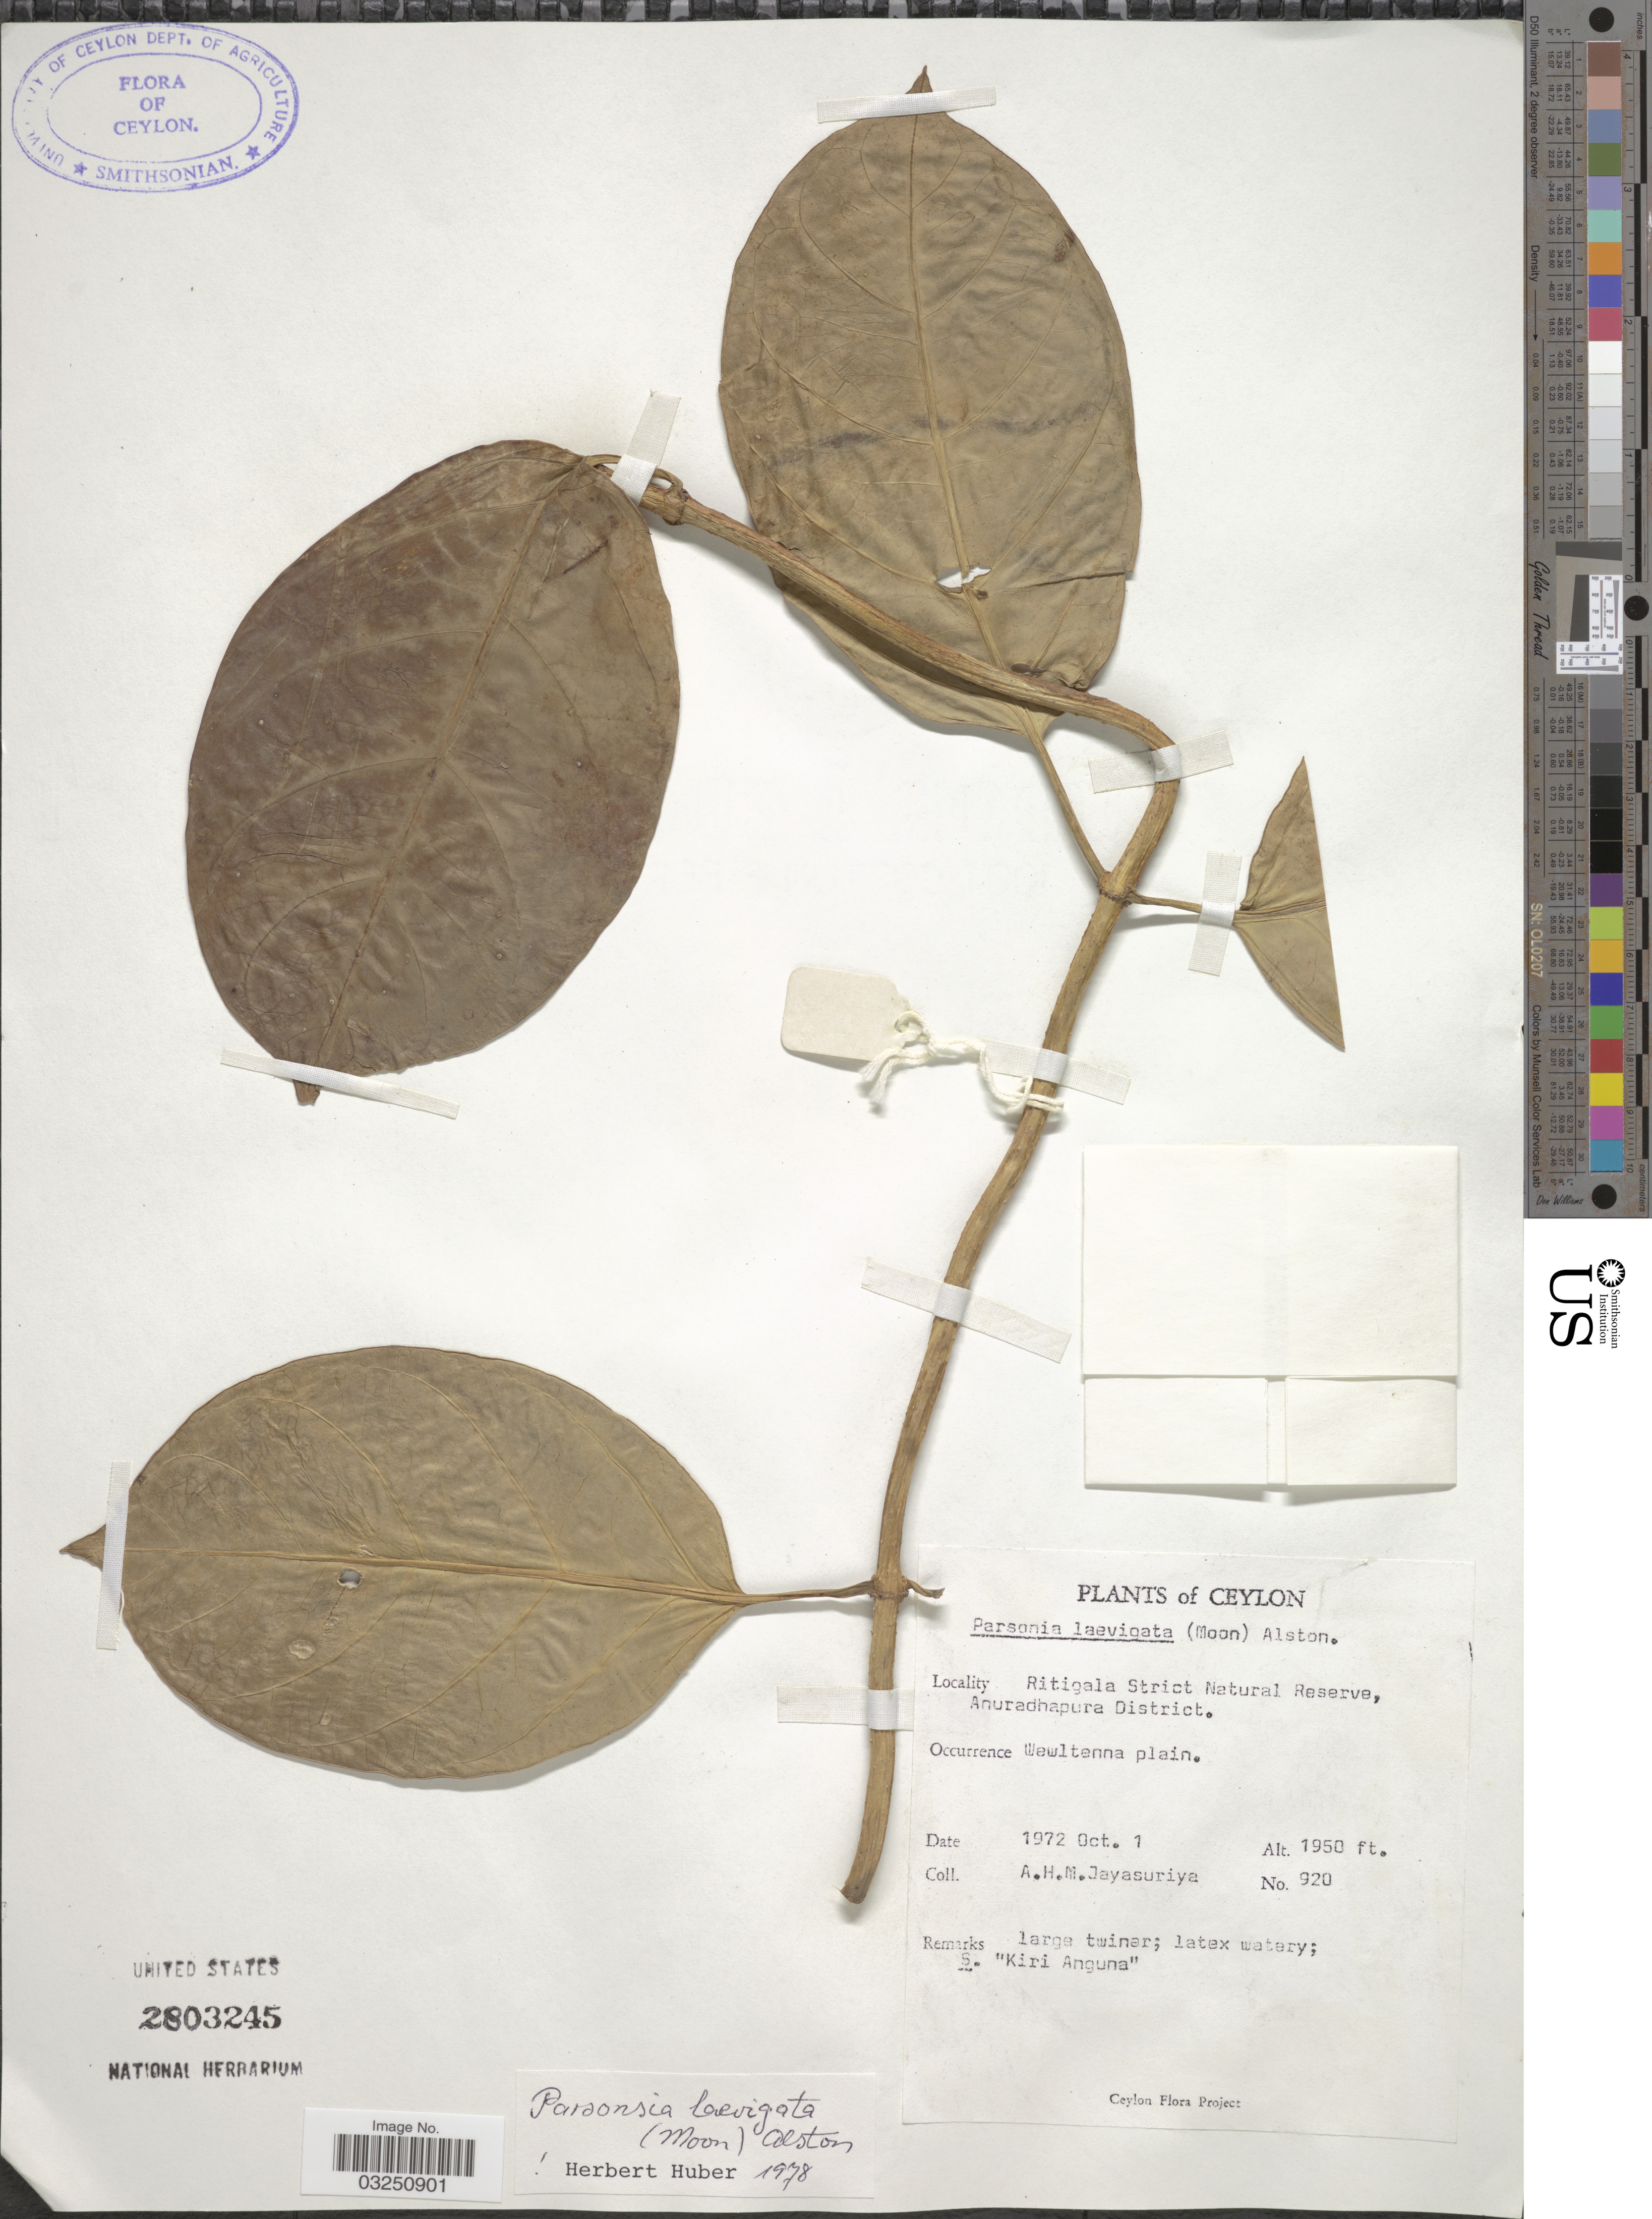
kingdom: Plantae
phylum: Tracheophyta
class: Magnoliopsida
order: Gentianales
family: Apocynaceae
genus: Parsonsia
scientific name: Parsonsia alboflavescens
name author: (Dennst.) Mabberley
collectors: A. H. Jayasuriya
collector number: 920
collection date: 1972-10-01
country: Sri Lanka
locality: Ceylon. Ritigala Strict Natural Reserve, Anuradhapura District.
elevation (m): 594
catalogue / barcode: US 2803245